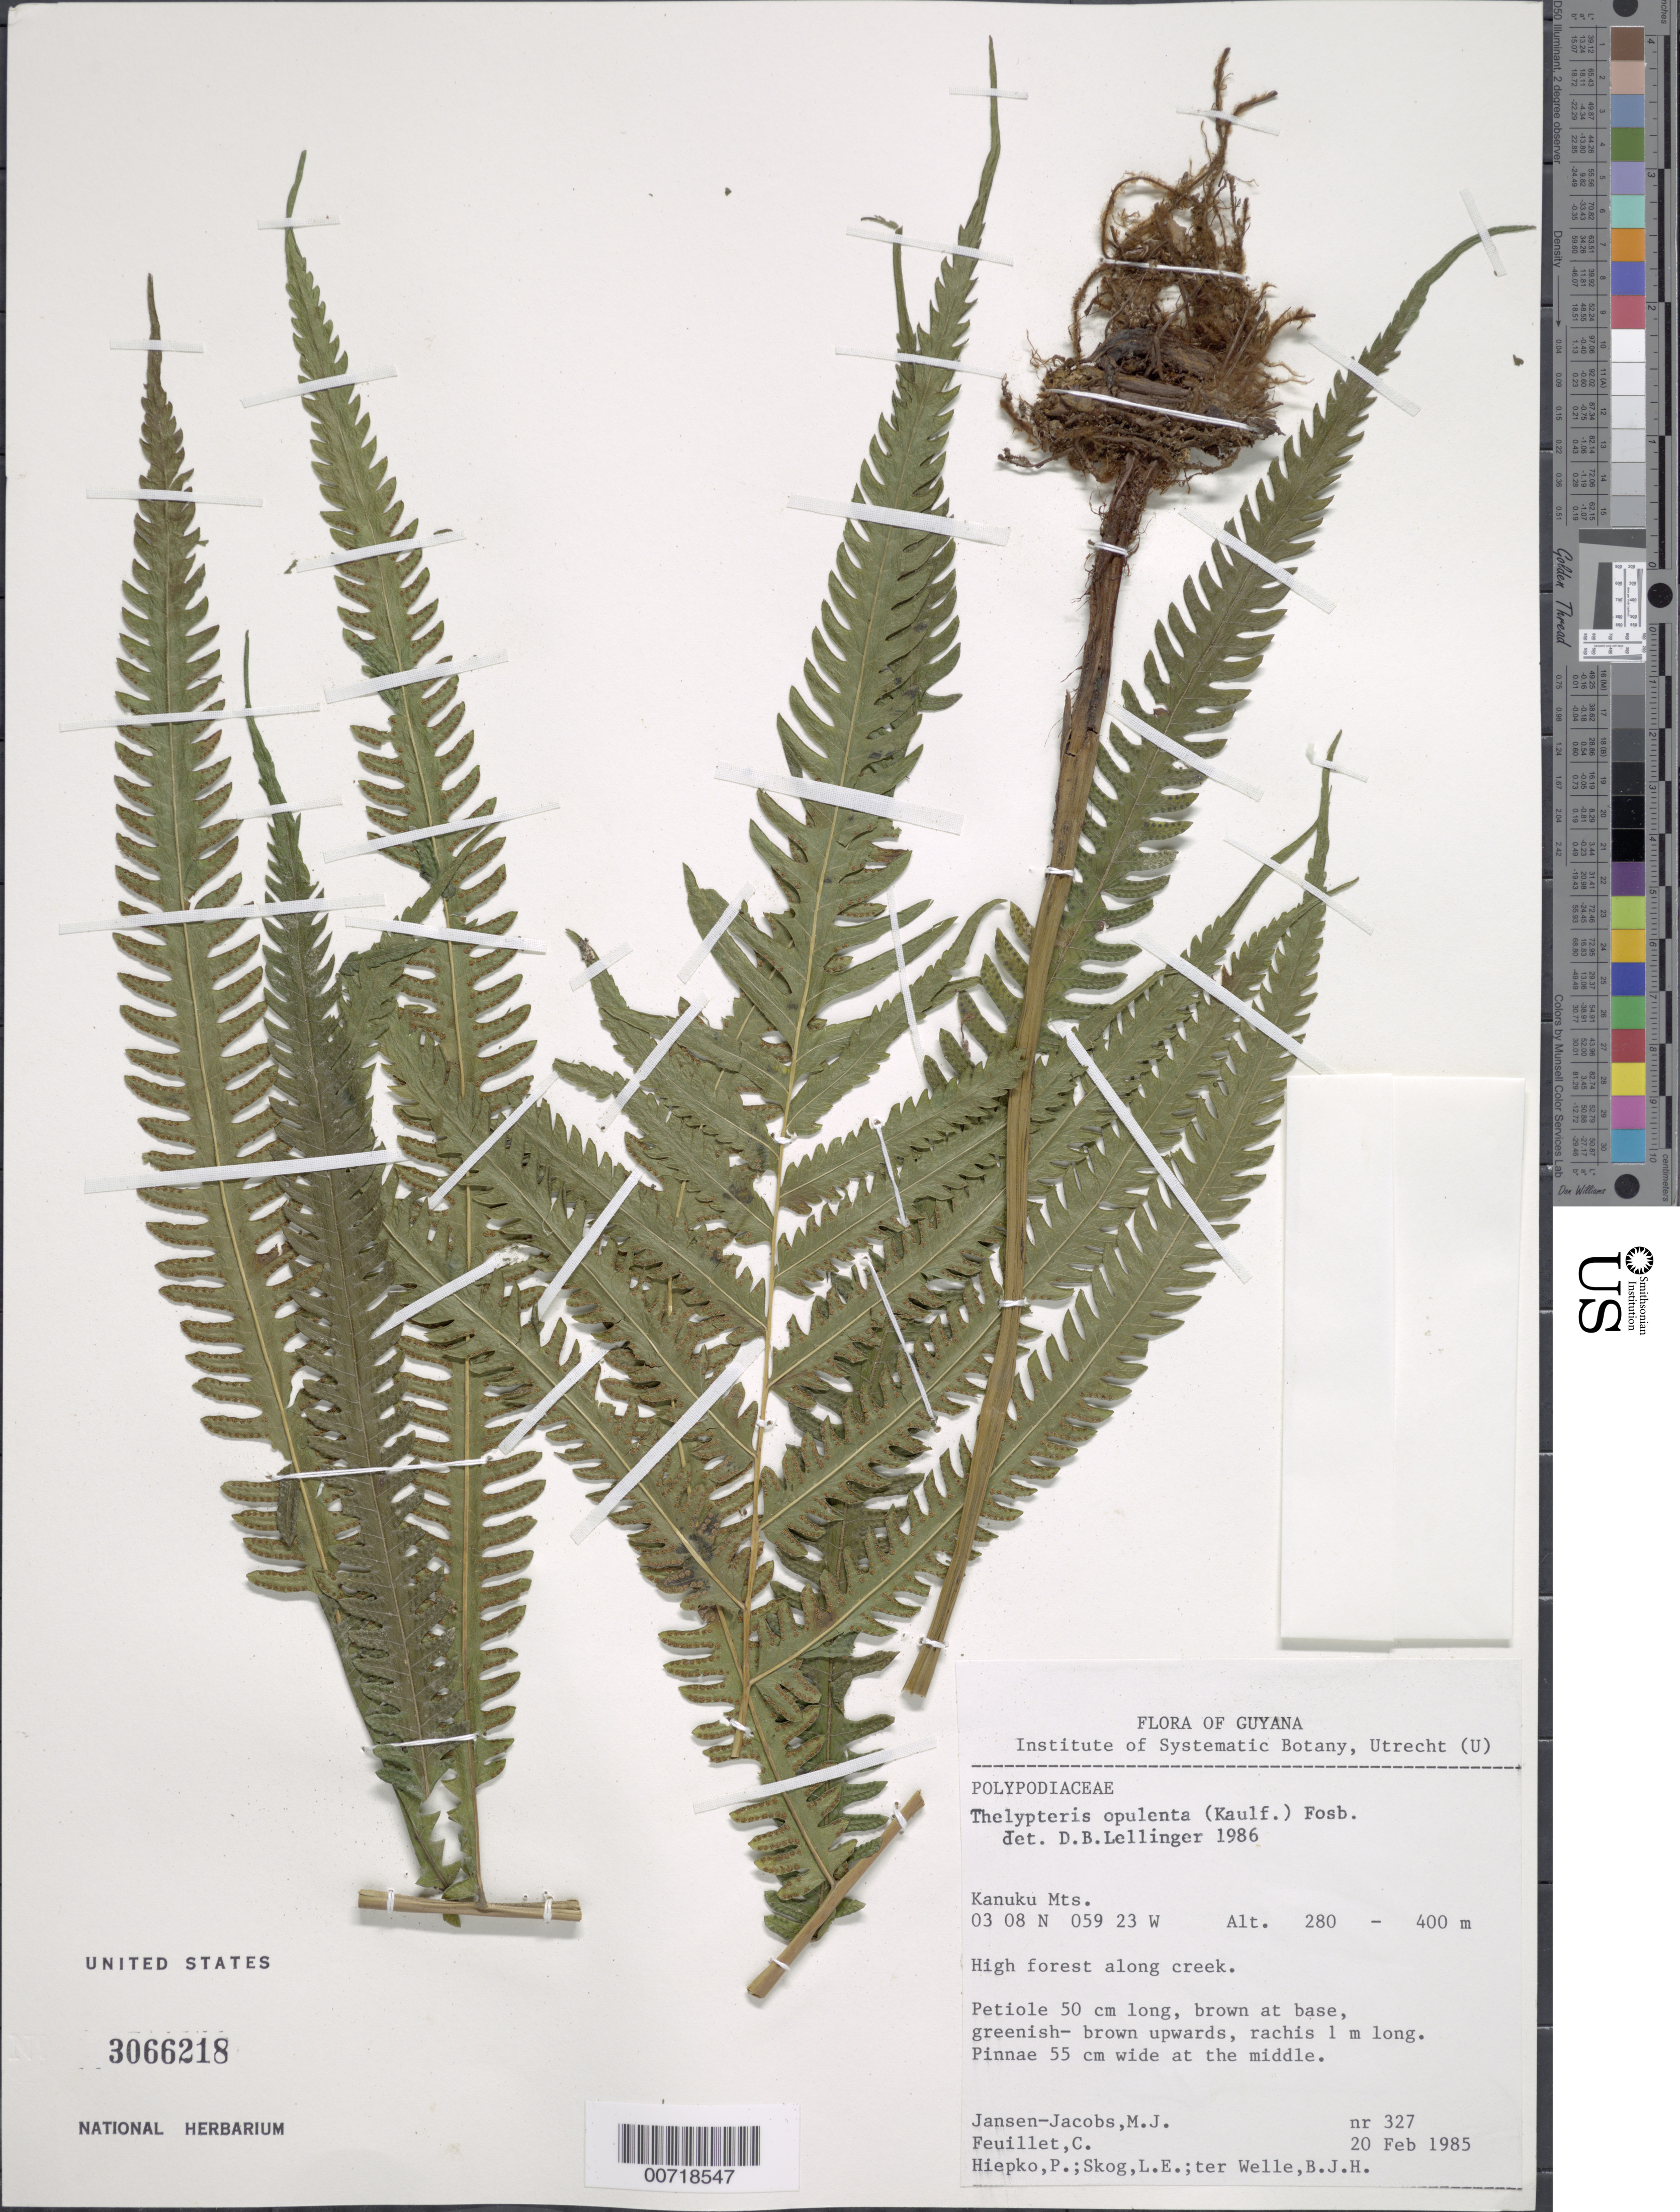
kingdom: Plantae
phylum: Tracheophyta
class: Polypodiopsida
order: Polypodiales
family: Thelypteridaceae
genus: Amphineuron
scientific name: Amphineuron opulentum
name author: (Kaulf.) Holttum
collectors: M. J. Jansen-Jacobs, C. Feuillet, P. H. Hiepko, L. E. Skog & B. Welle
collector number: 327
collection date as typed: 20-Feb-85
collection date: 1985-02-20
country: Guyana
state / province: U. Takutu-U. Essequibo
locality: Kanuku Mts.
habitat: High forest along creek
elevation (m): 280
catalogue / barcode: US 3066218